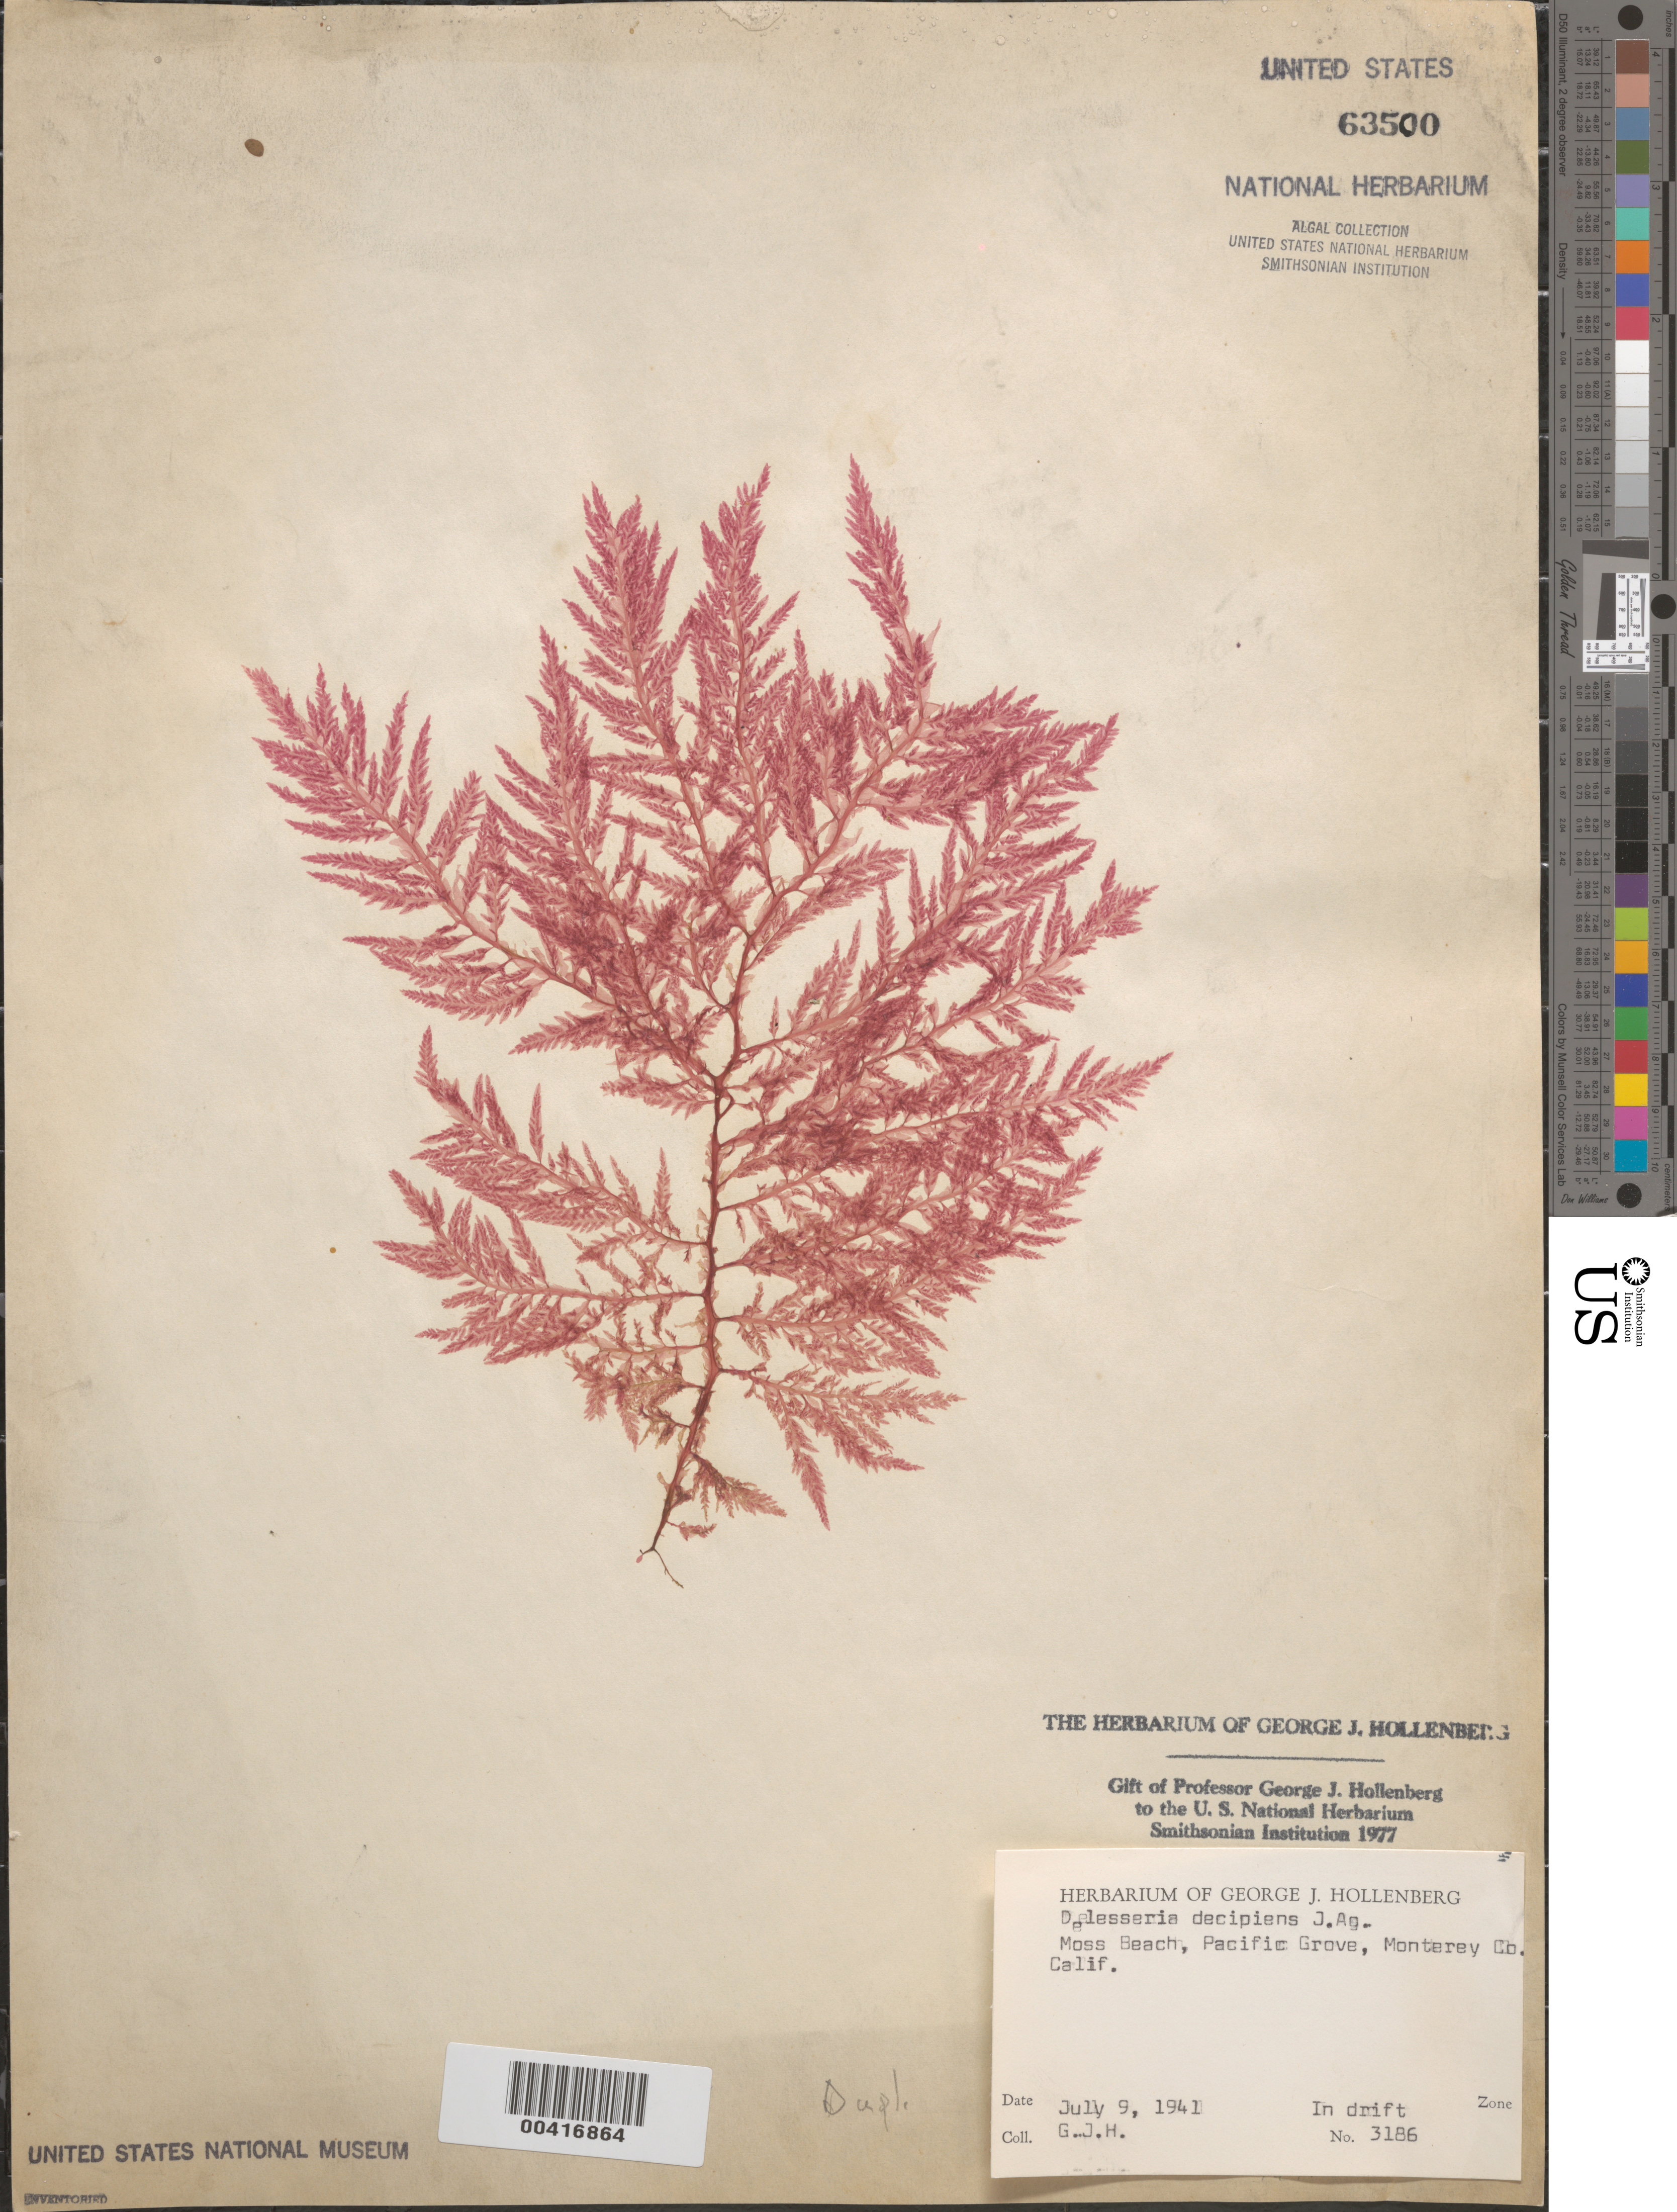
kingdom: Plantae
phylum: Rhodophyta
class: Florideophyceae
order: Ceramiales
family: Delesseriaceae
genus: Cumathamnion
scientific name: Cumathamnion decipiens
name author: (J. Agardh) M.J. Wynne & G.W. Saunders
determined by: Algae name updating Project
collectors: G. Hollenberg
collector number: GJH 3186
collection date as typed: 09 Jul 1941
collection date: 1941-07-09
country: United States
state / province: California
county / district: Monterey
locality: Moss Beach, Pacific Grove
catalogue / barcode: US 63500